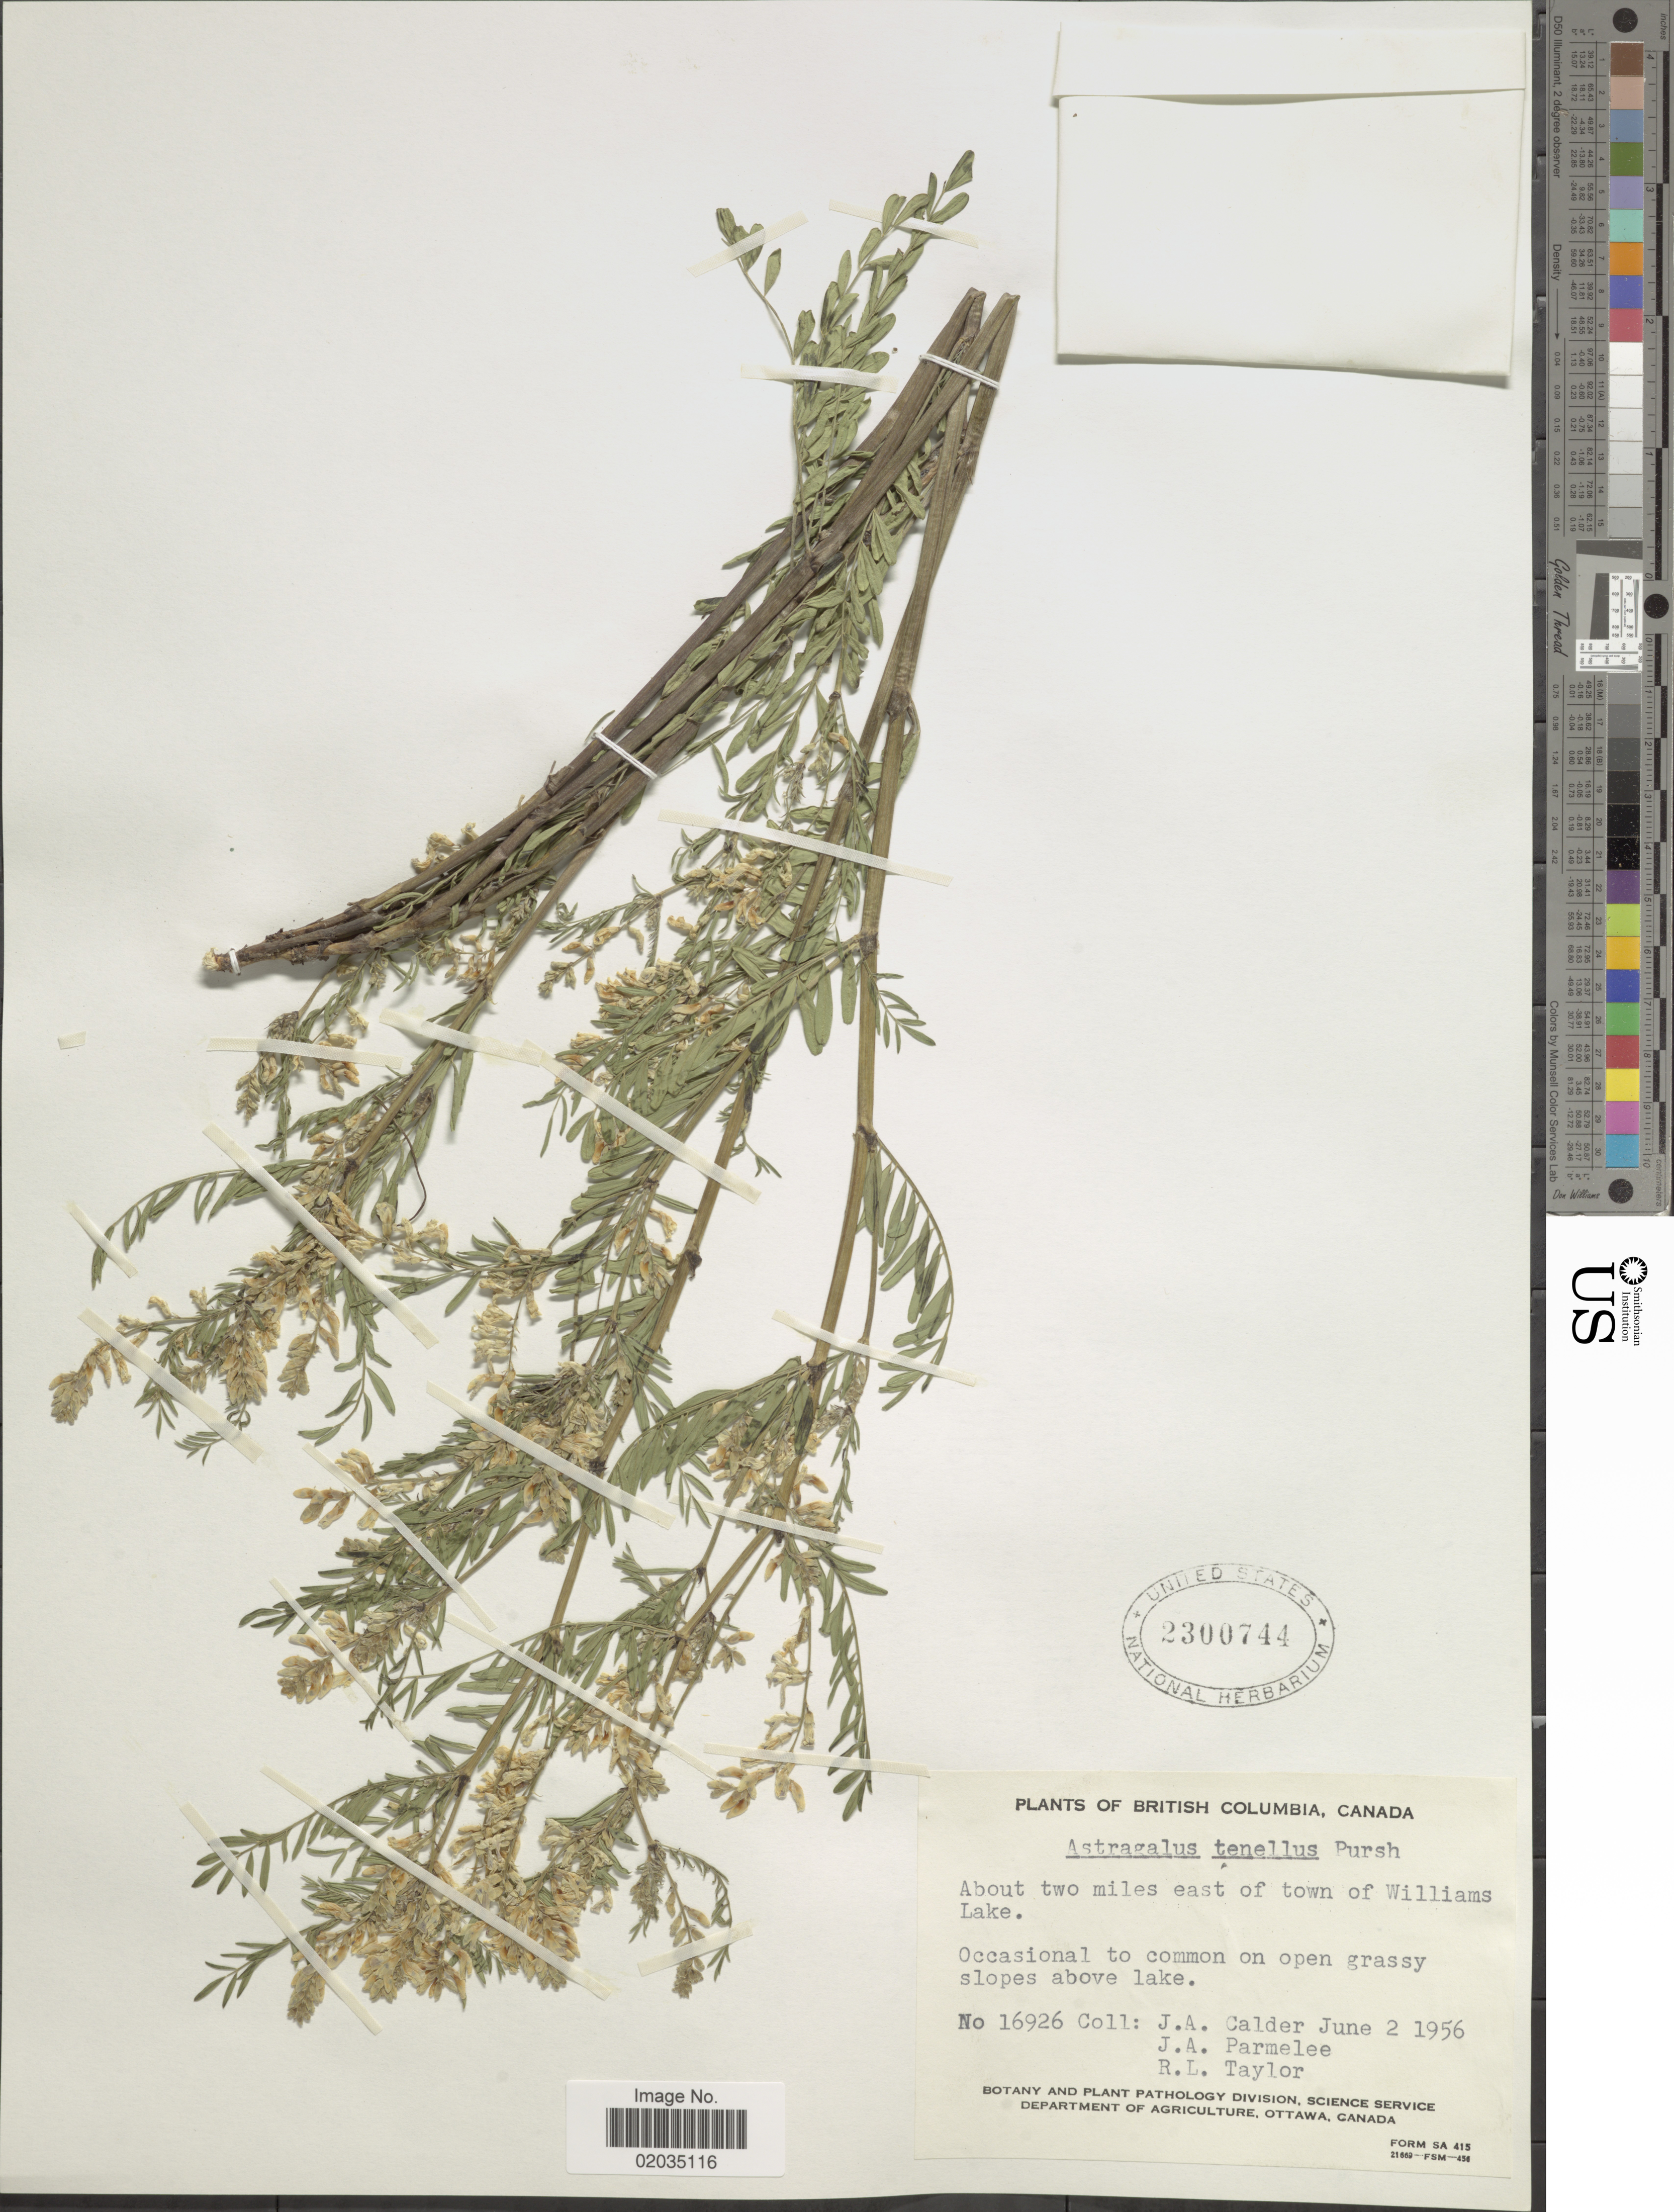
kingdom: Plantae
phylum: Tracheophyta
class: Magnoliopsida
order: Fabales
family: Fabaceae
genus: Astragalus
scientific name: Astragalus tenellus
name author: Pursh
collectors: J. A. Calder, J. A. Parmelee & R. Taylor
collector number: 16926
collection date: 1956-06-02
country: Canada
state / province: British Columbia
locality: About two miles east of town of Williams Lake, Occasional to common on open grassy slopes above lake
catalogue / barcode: US 2300744